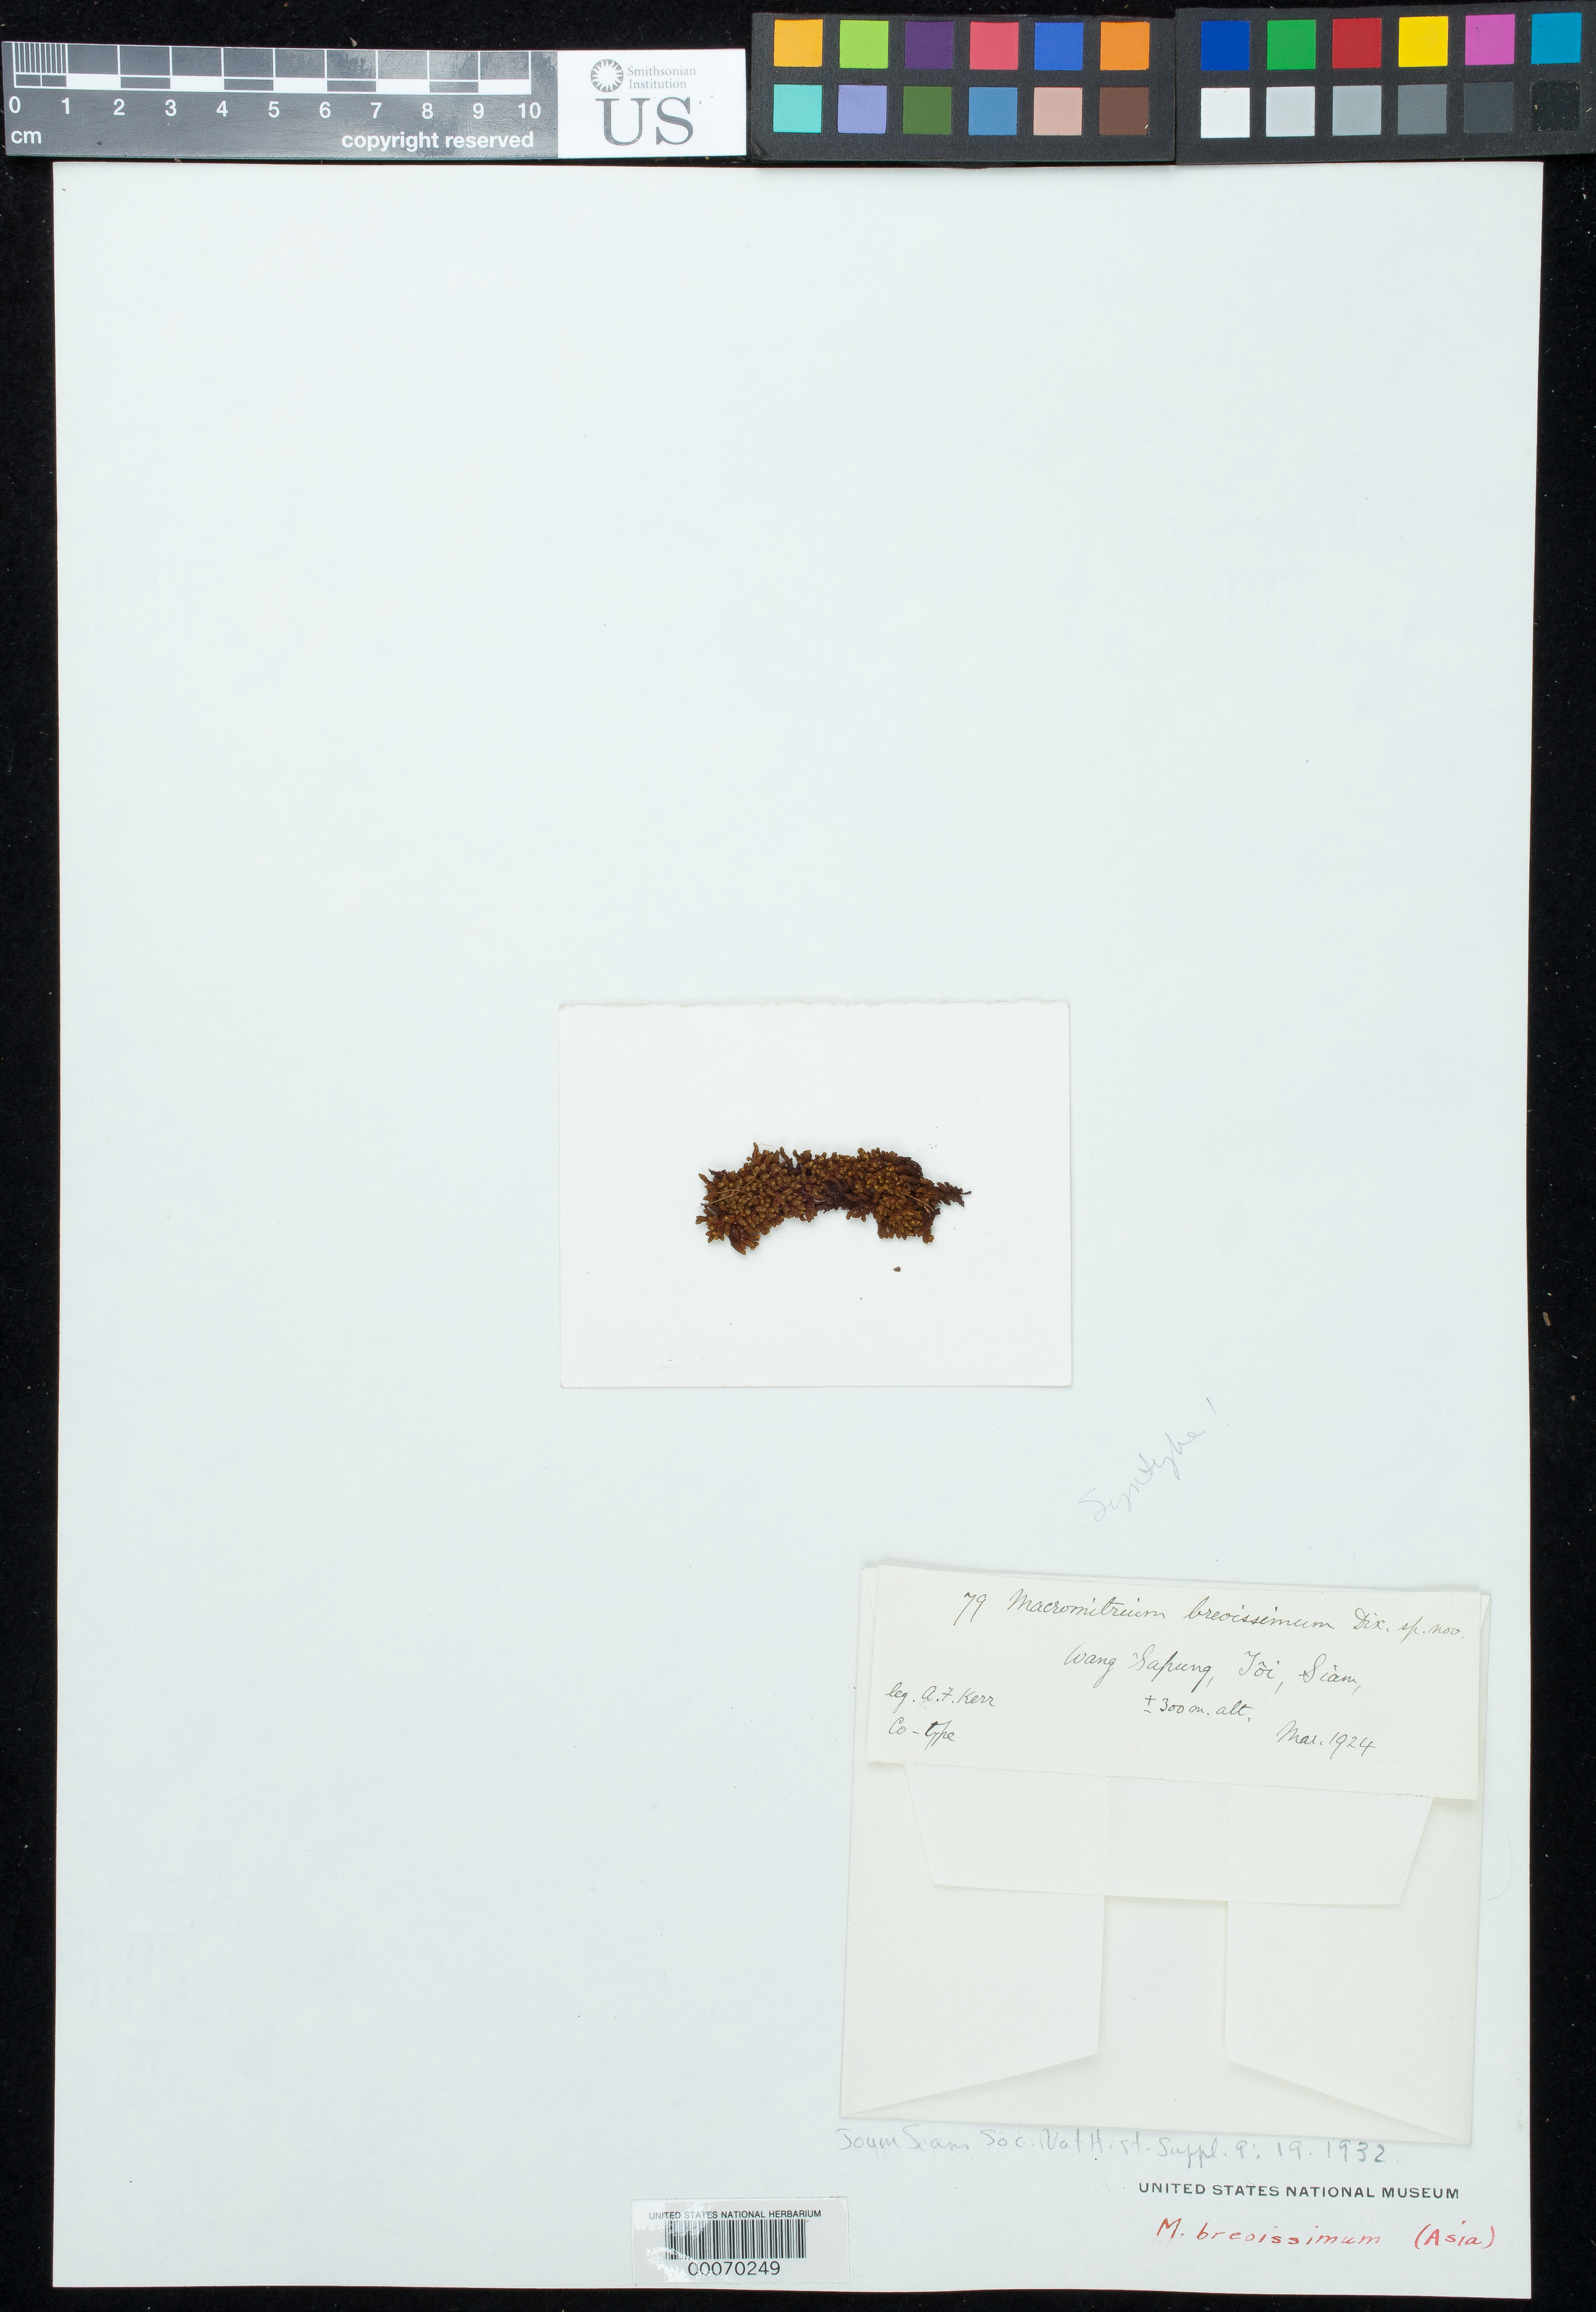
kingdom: Plantae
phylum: Bryophyta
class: Bryopsida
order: Orthotrichales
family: Orthotrichaceae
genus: Macromitrium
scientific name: Macromitrium breoissimum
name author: Dixon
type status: Syntype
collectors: A. F. G. Kerr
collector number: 79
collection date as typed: Mar 1924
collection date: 1924-03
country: Thailand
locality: Wang Sapung Toi.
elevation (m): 300